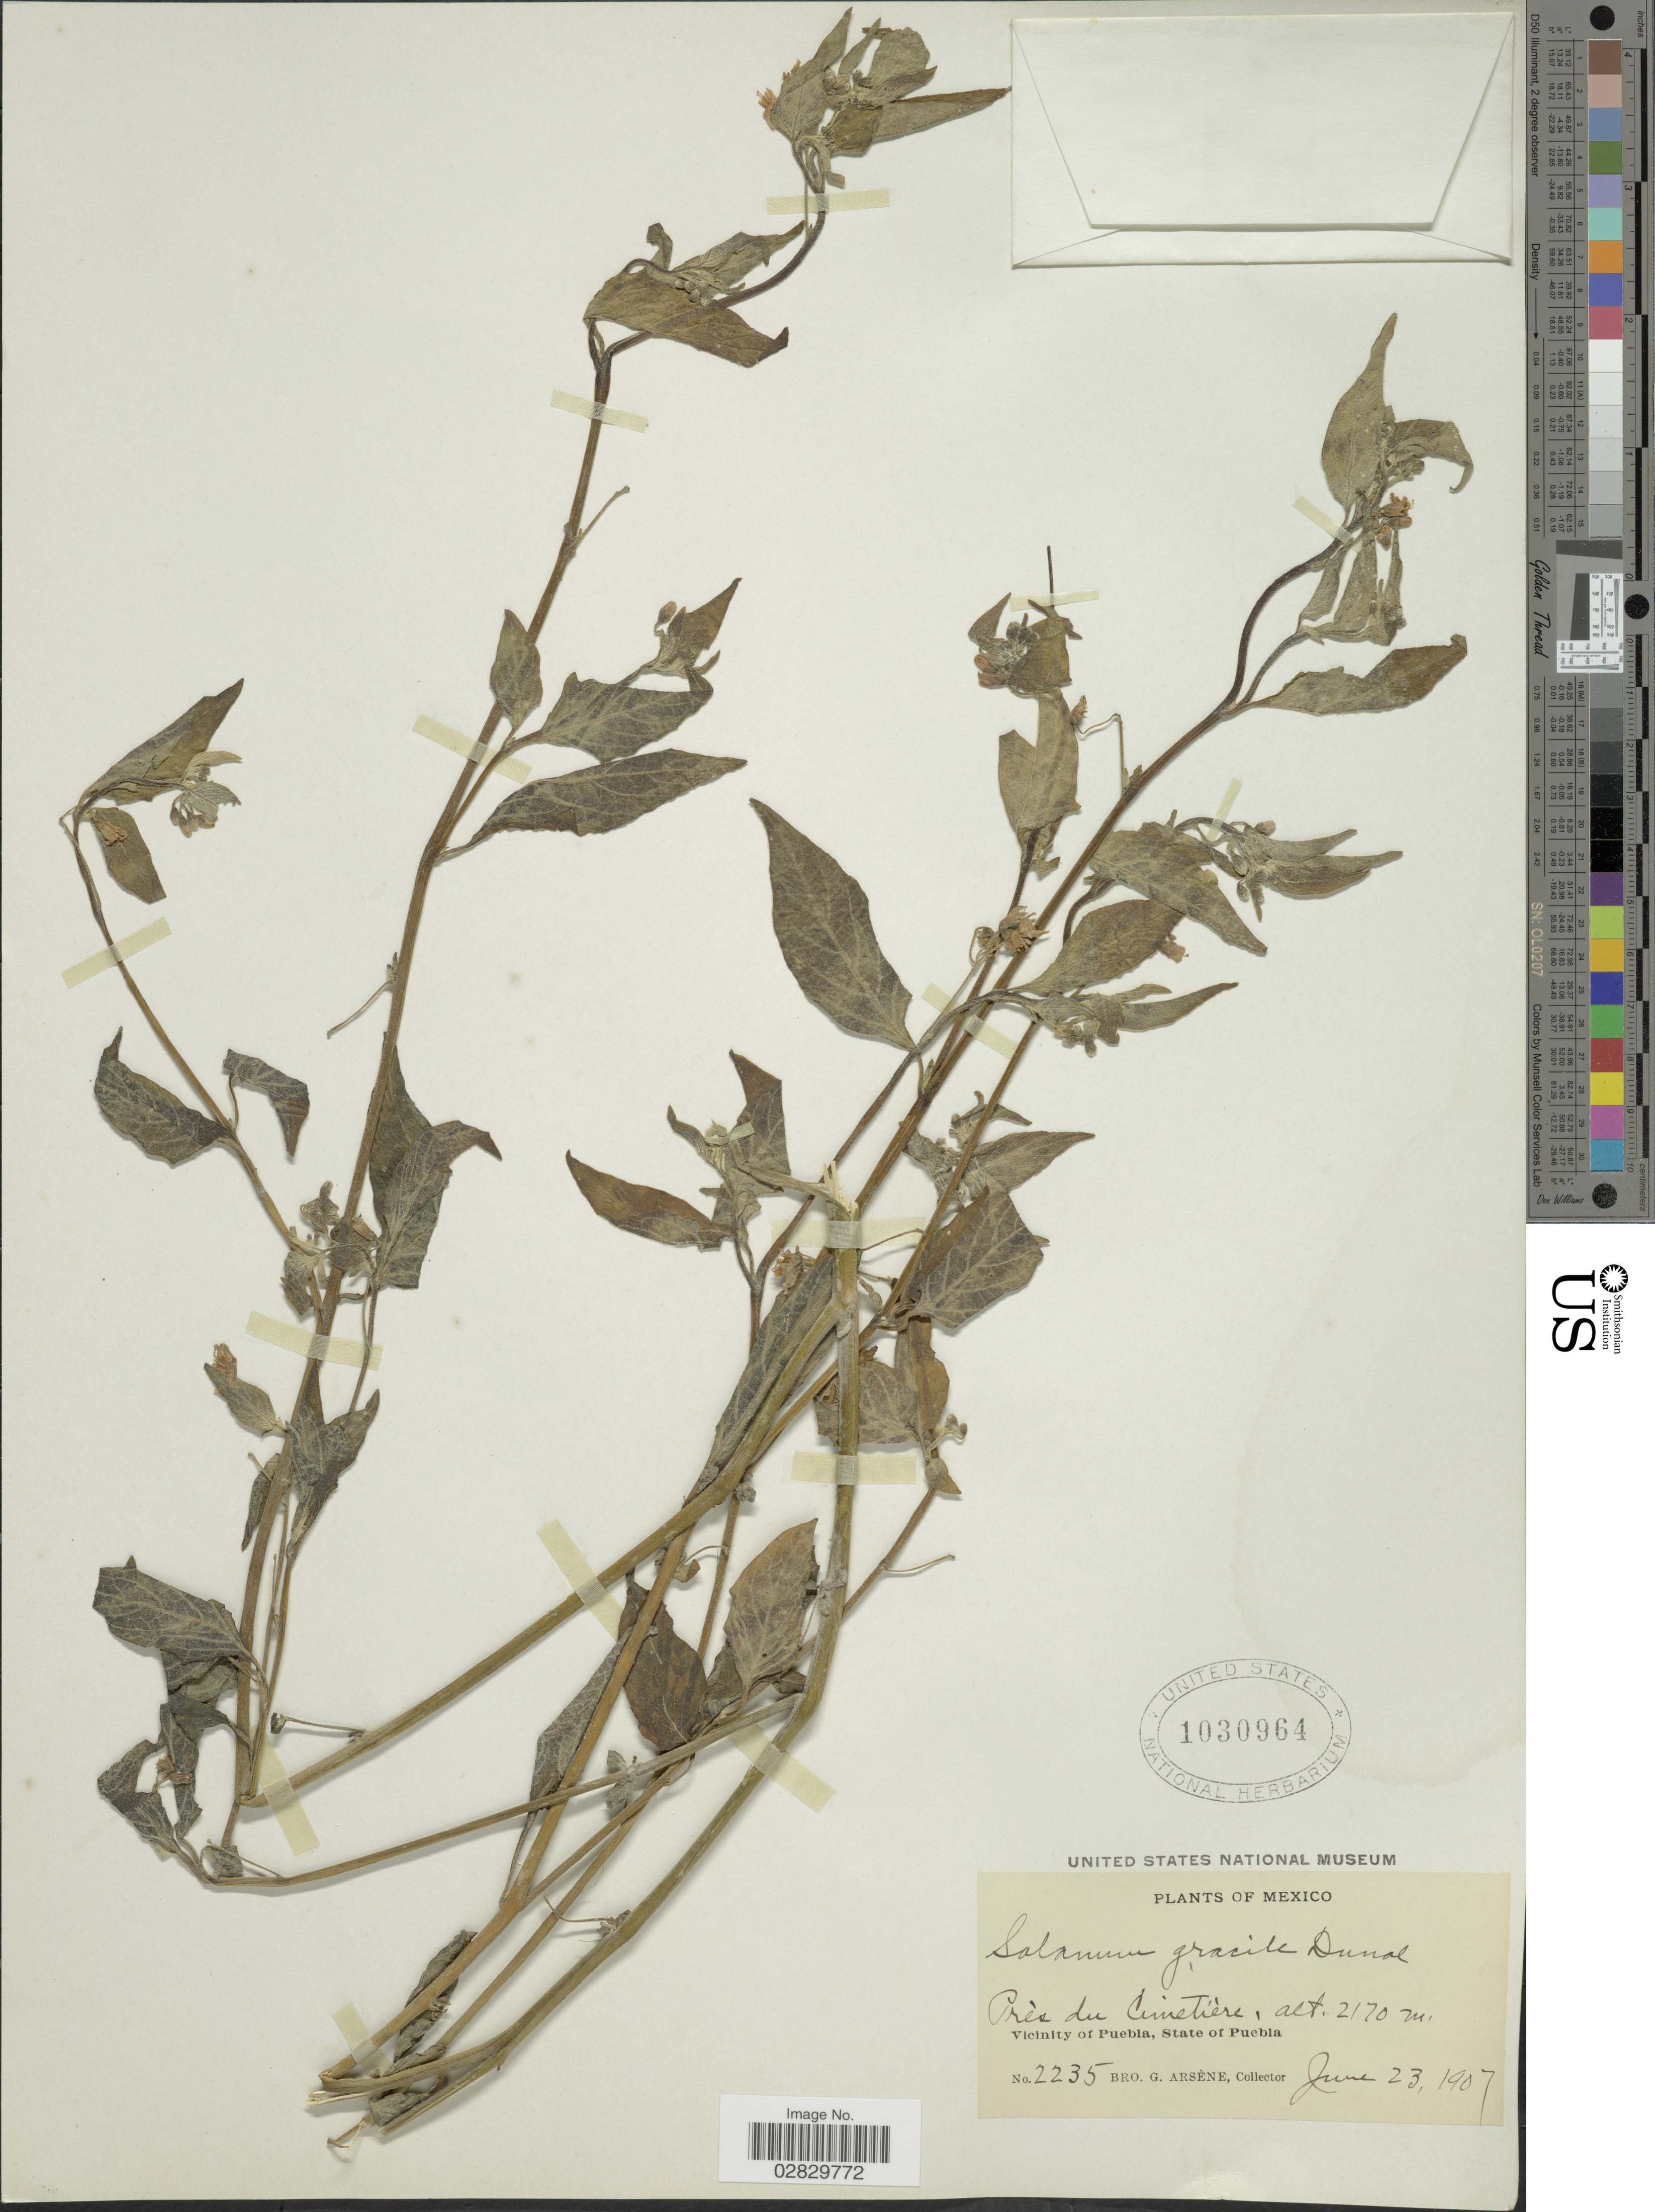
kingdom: Plantae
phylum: Tracheophyta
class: Magnoliopsida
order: Solanales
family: Solanaceae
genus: Solanum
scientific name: Solanum nigrescens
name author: M. Martens & Galeotti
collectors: Bro. G. Arsène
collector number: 2235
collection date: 1907-06-23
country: Mexico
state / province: Puebla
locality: Près du Cimetière, Vicinity of Puebla.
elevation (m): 2170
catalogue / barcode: US 1030964